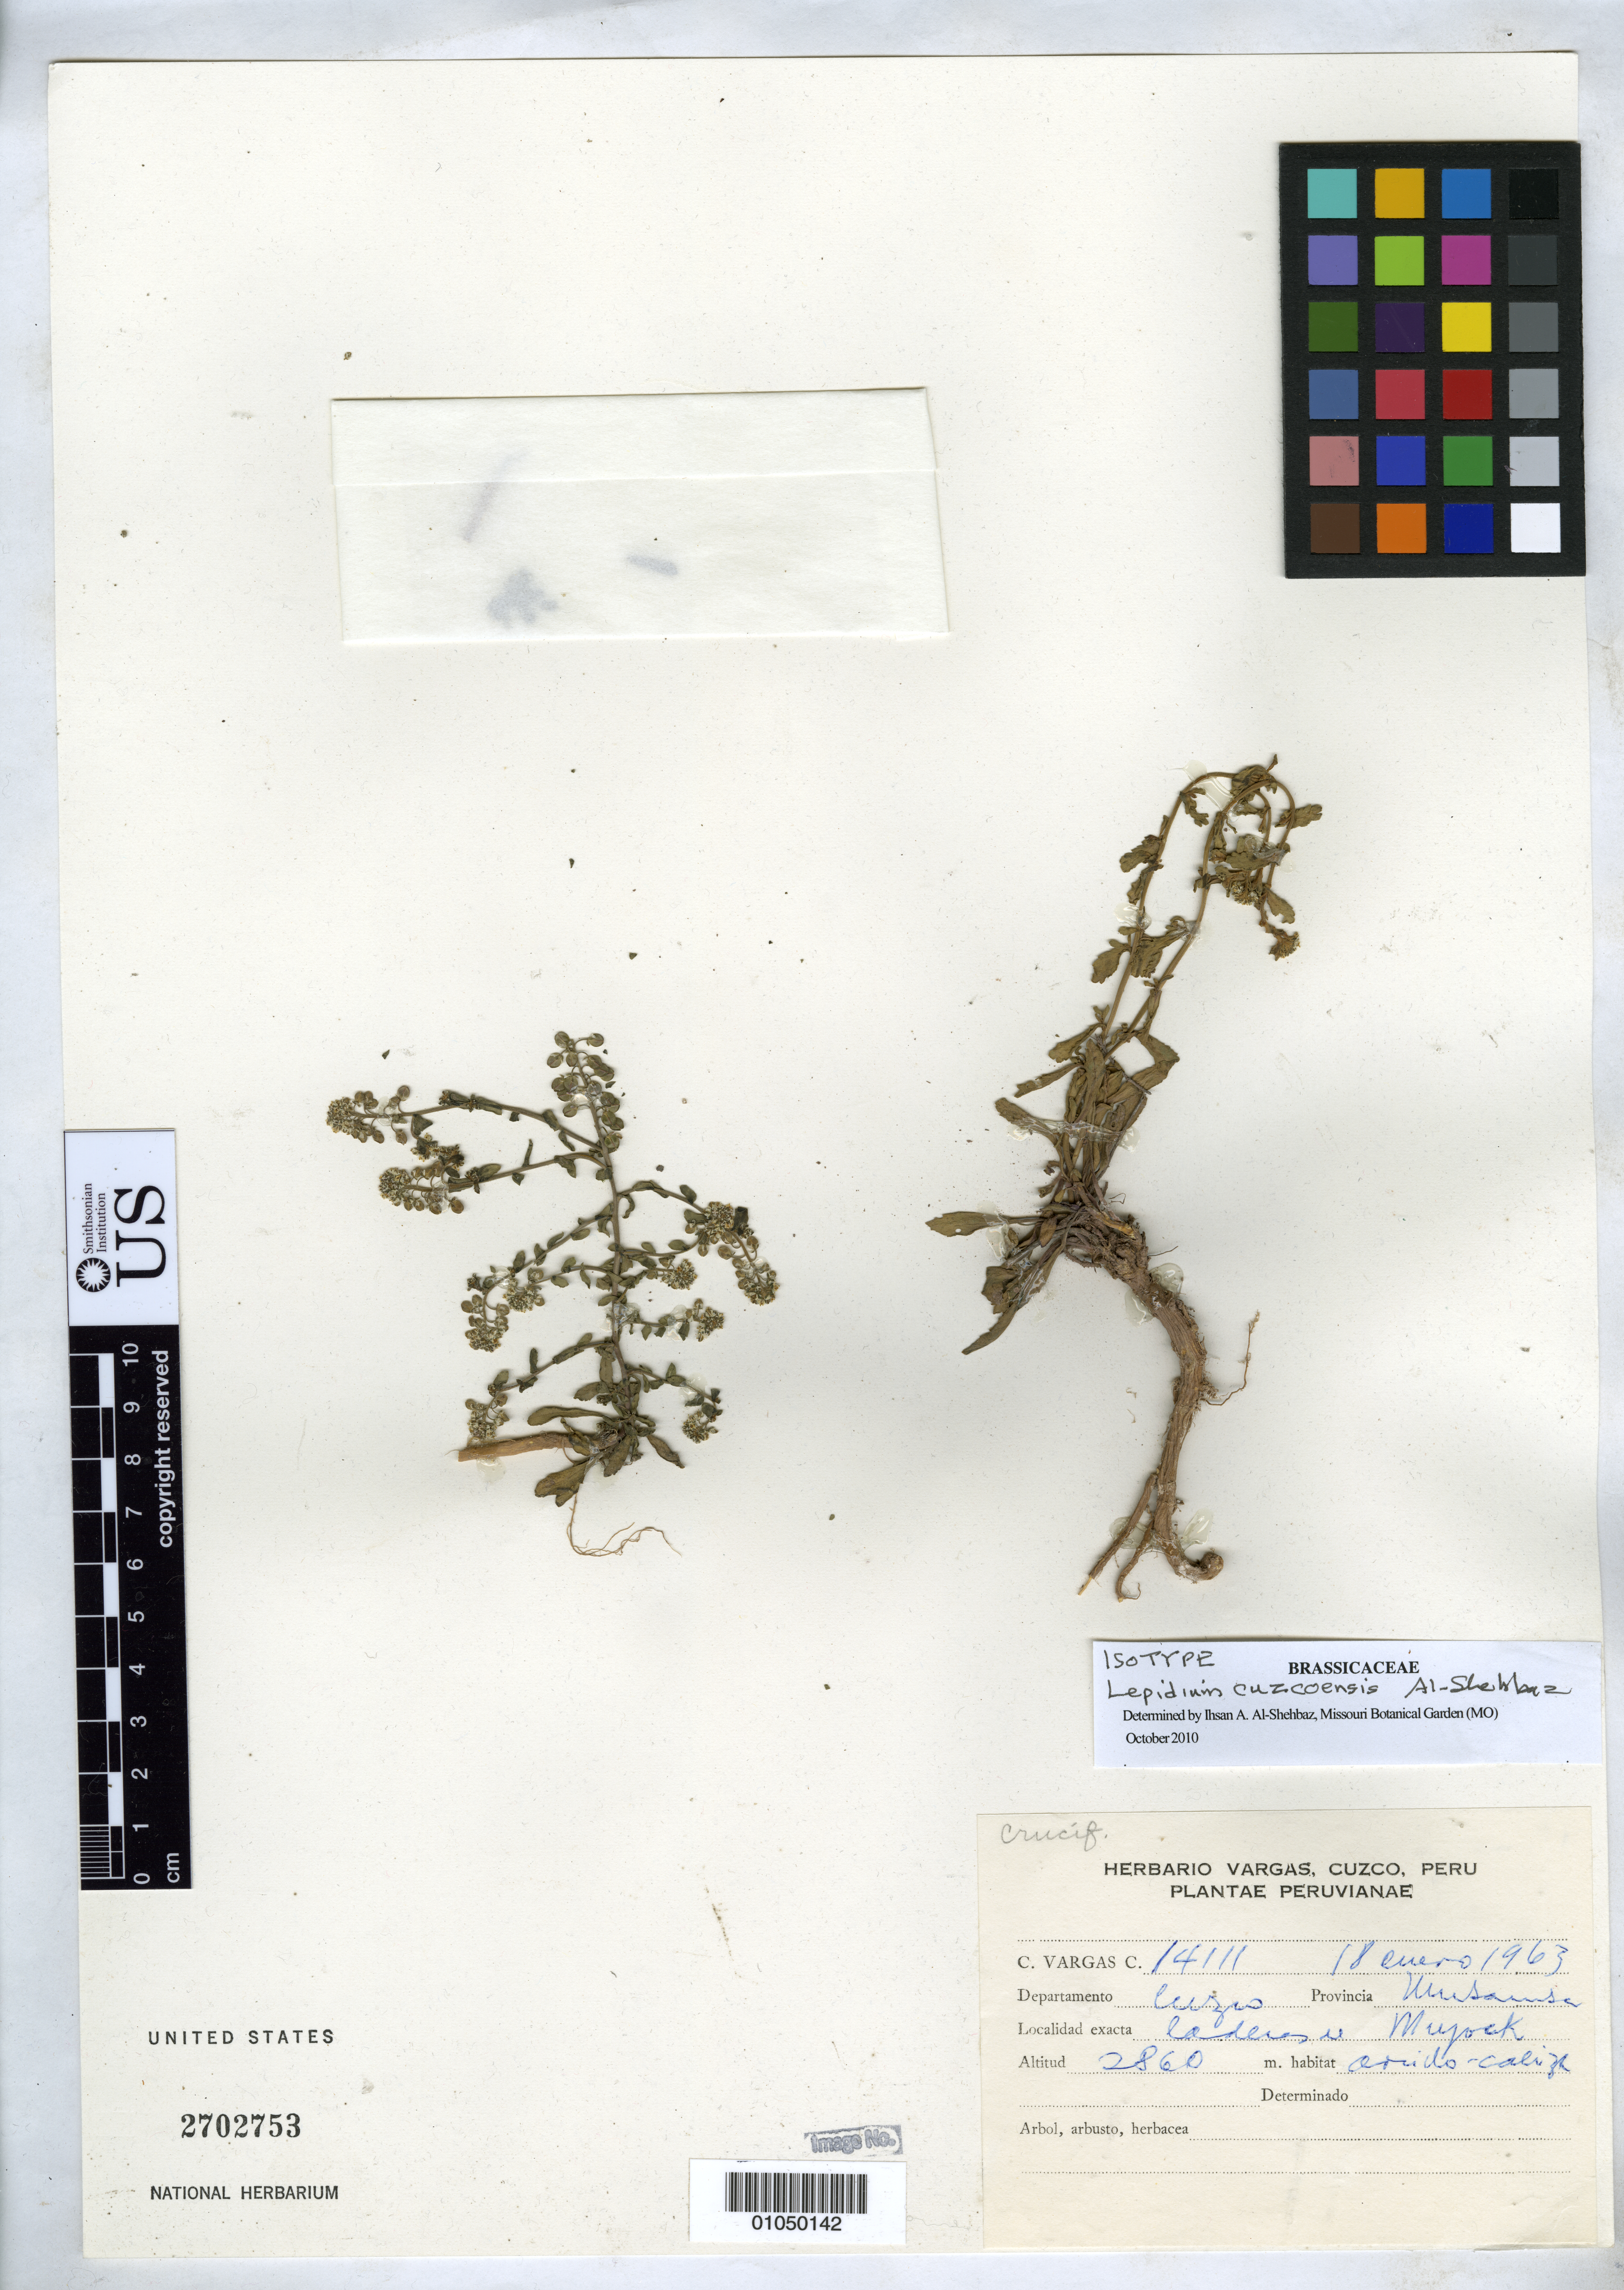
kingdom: Plantae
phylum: Tracheophyta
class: Magnoliopsida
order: Brassicales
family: Brassicaceae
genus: Lepidium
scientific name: Lepidium cuzcoensis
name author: Al-Shehbaz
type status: Isotype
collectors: C. Vargas C.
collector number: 14111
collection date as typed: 18 Jan 1963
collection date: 1963-01-18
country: Peru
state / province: Cusco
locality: Departamento Cuzco, Provincia Urubamba, Ladera de Muyock.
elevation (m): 2860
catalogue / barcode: US 2702753